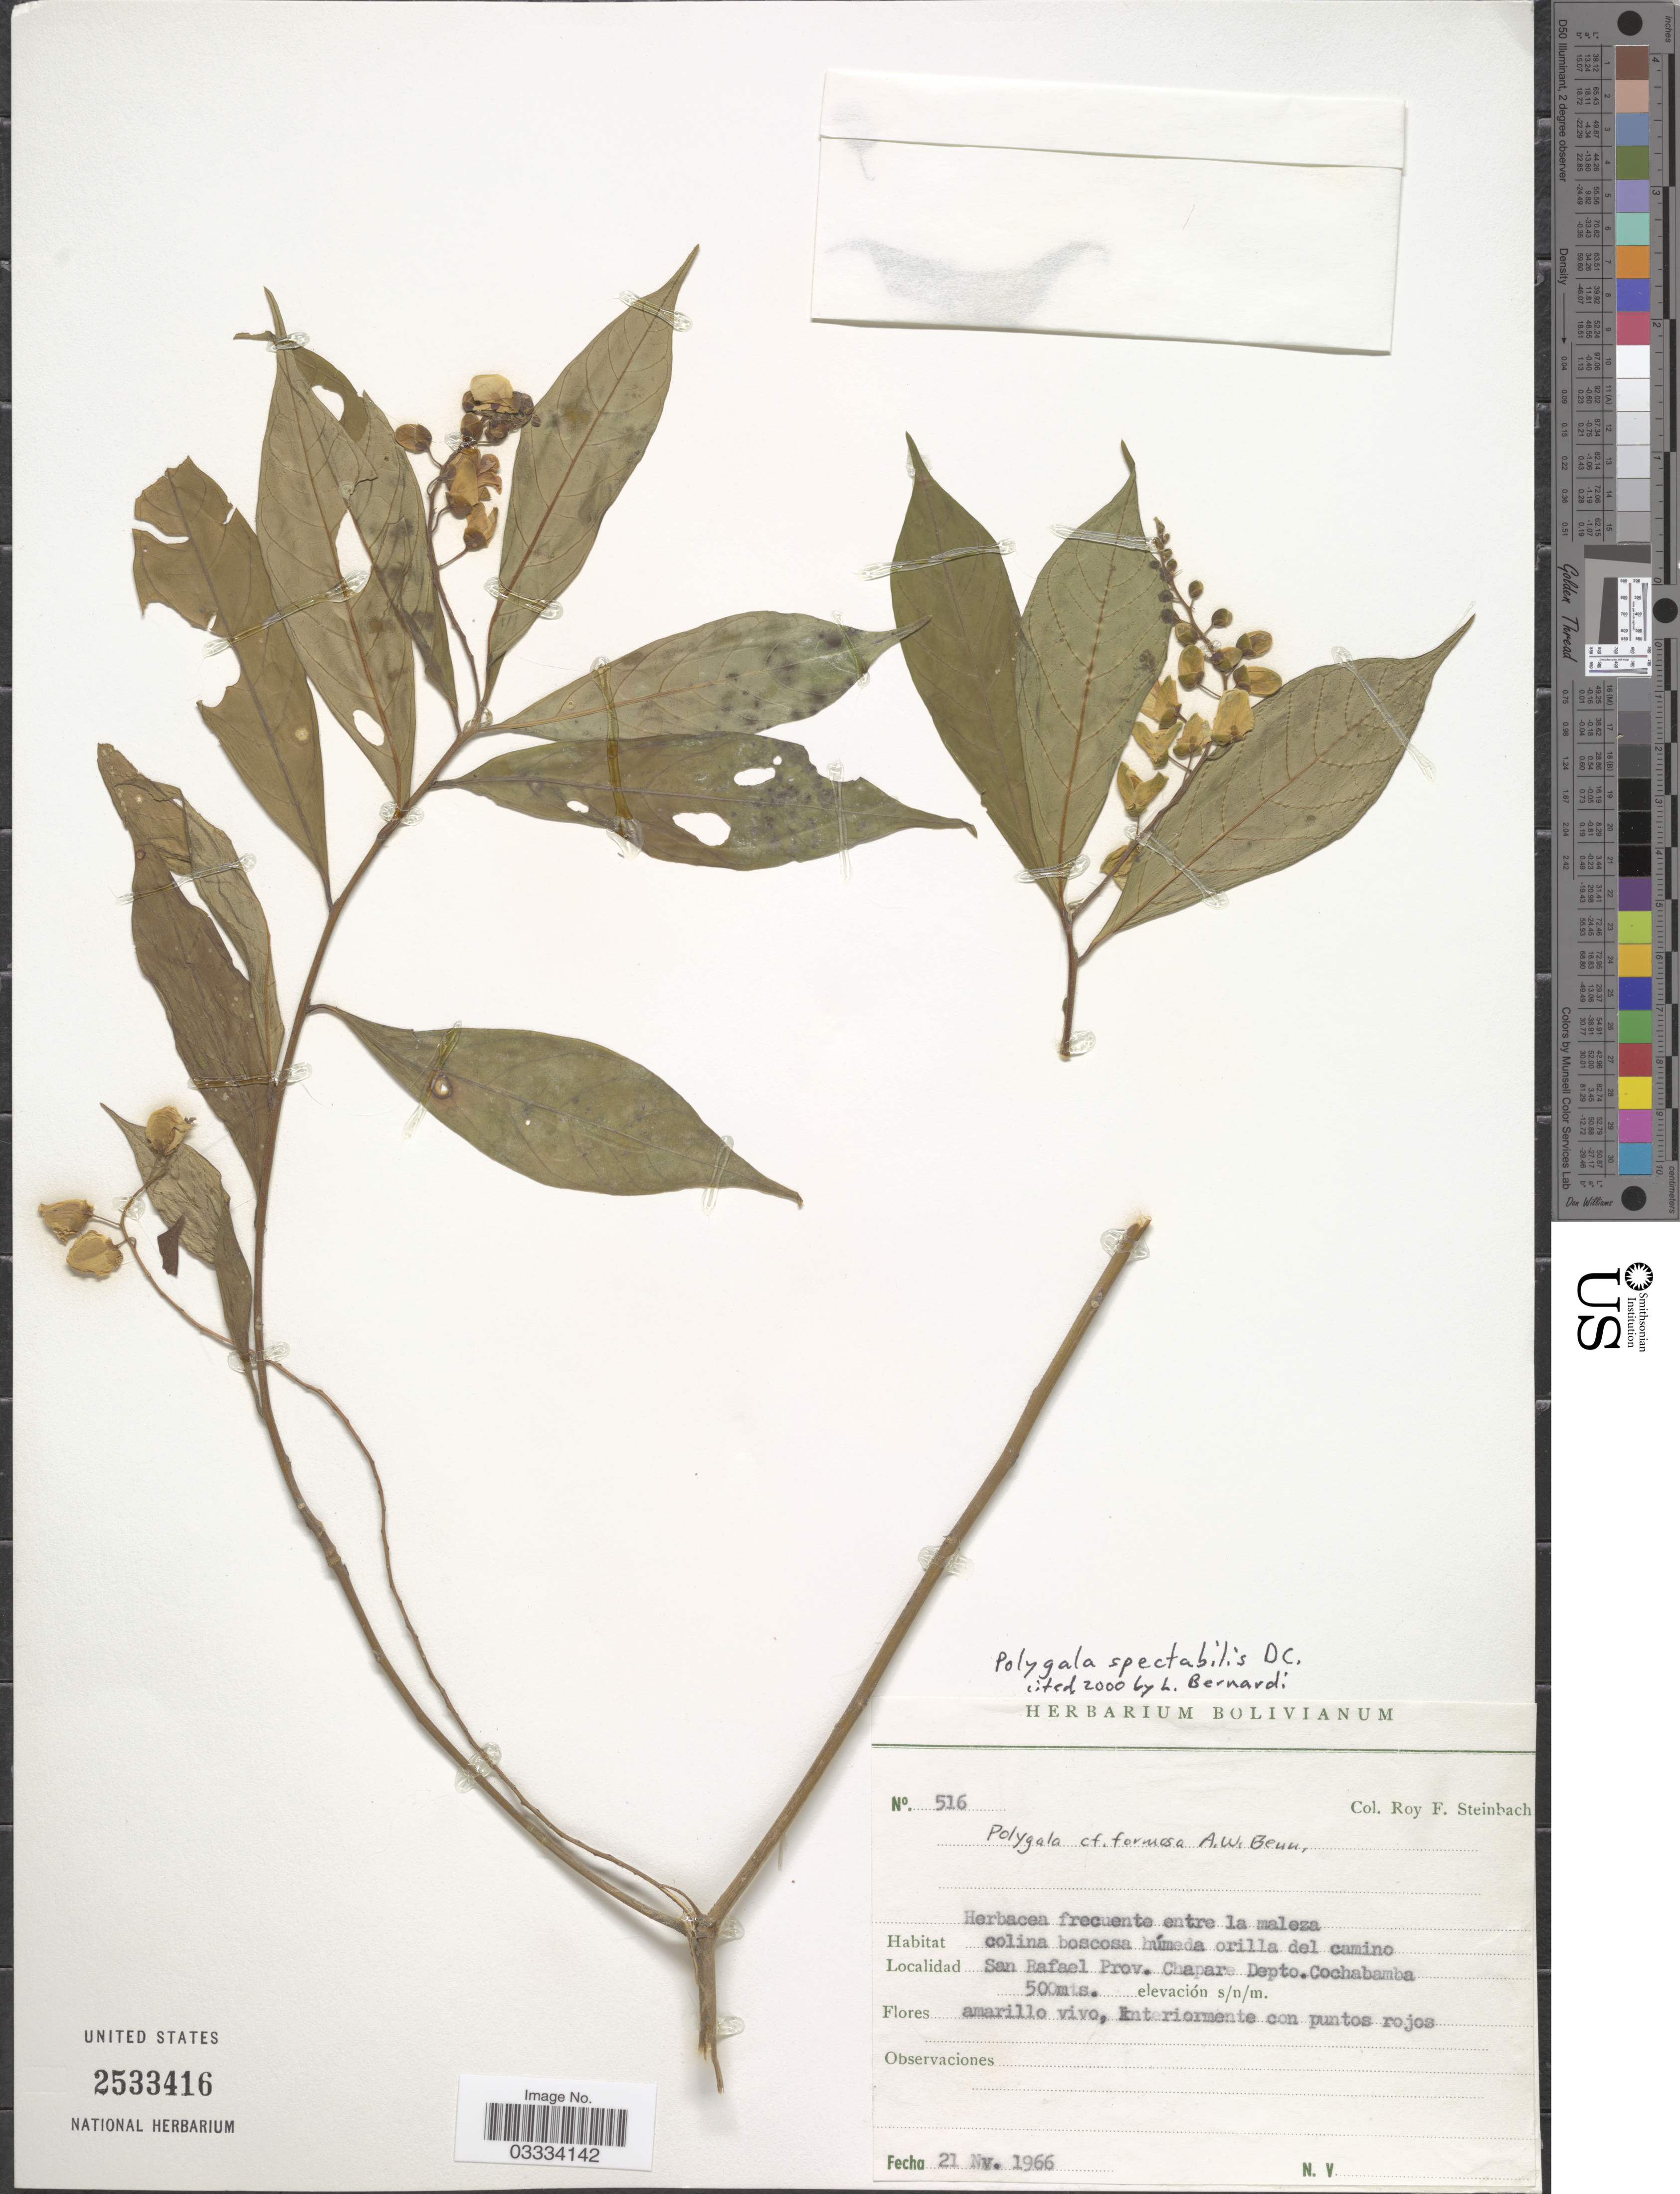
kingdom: Plantae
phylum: Tracheophyta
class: Magnoliopsida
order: Fabales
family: Polygalaceae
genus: Caamembeca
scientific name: Caamembeca andina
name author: (A.W. Benn.) J.F.B. Pastore & Mabb.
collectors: R. F. Steinbach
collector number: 516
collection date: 1966-11-21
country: Bolivia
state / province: Cochabamba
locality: San Rafael Prov. Chapare Depto. Cochabamba.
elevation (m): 500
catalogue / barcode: US 2533416